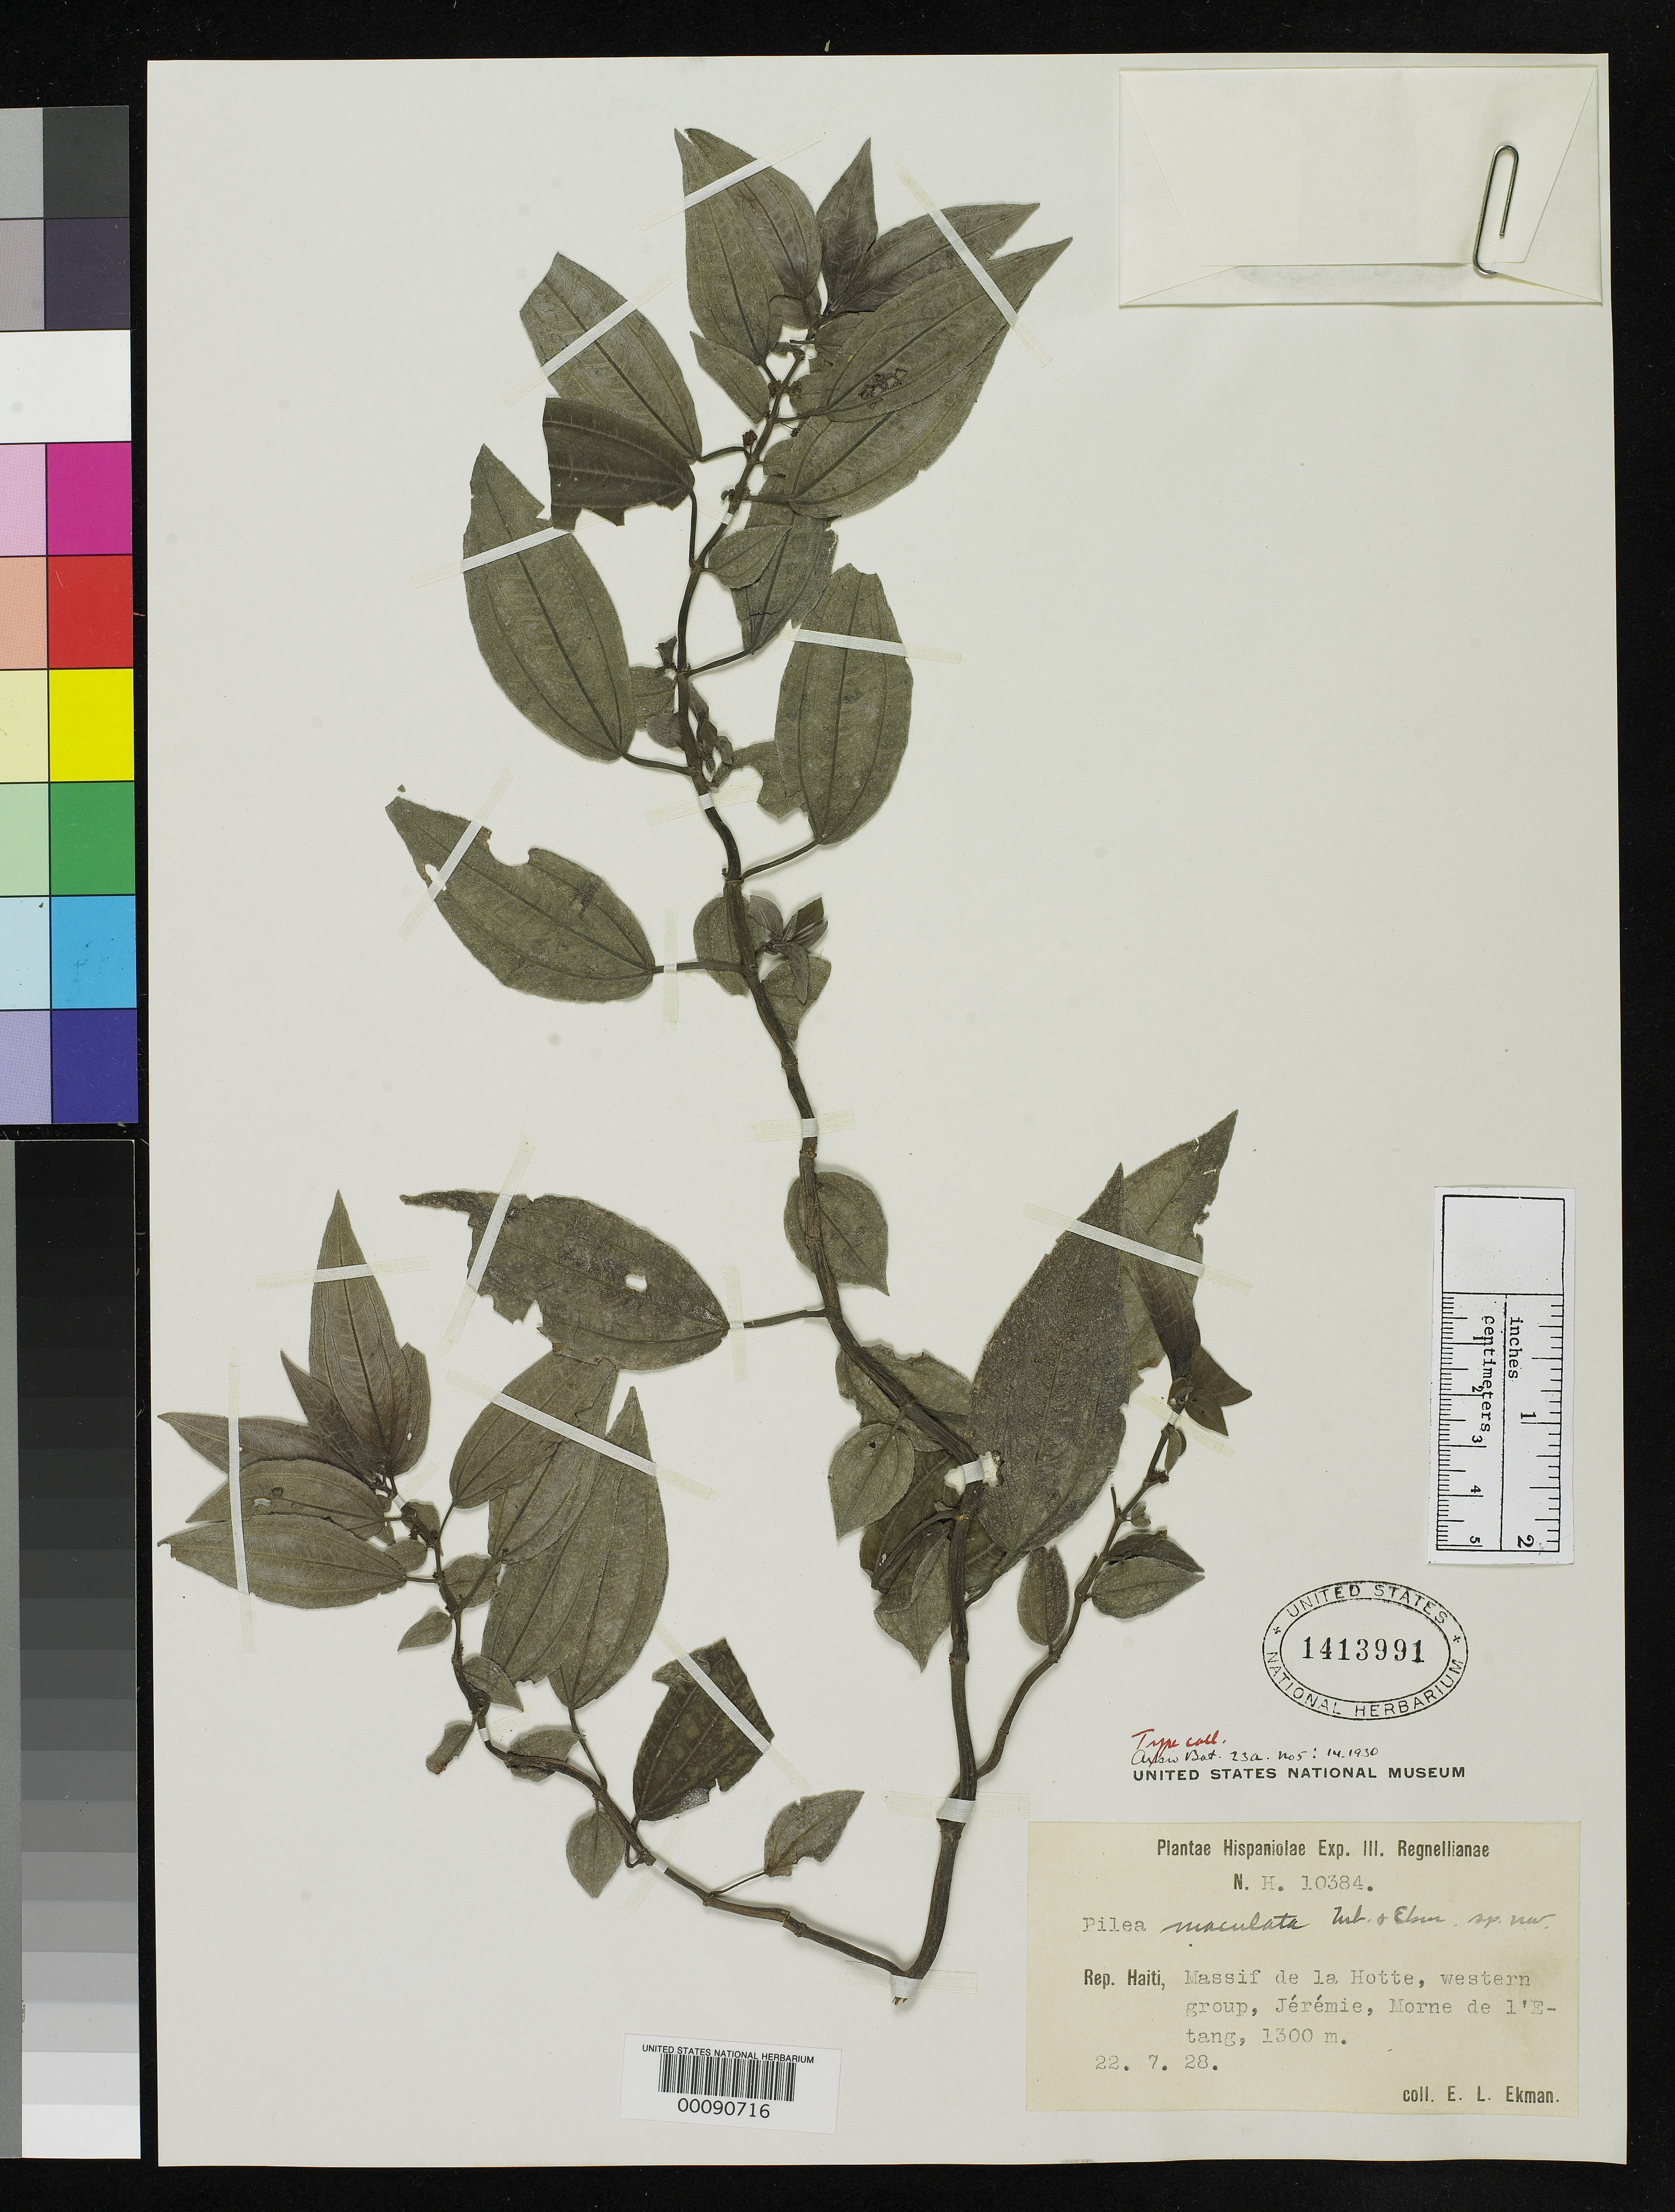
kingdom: Plantae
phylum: Tracheophyta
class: Magnoliopsida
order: Rosales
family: Urticaceae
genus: Pilea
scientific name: Pilea maculata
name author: Urb. & Ekman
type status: Isotype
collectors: E. L. Ekman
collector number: H 10384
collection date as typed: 22 Jul 1928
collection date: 1928-07-22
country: Haiti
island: Hispaniola Island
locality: Massif de La Hotte, Jeremie, Mornel'etang.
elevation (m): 1300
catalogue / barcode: US 1413991